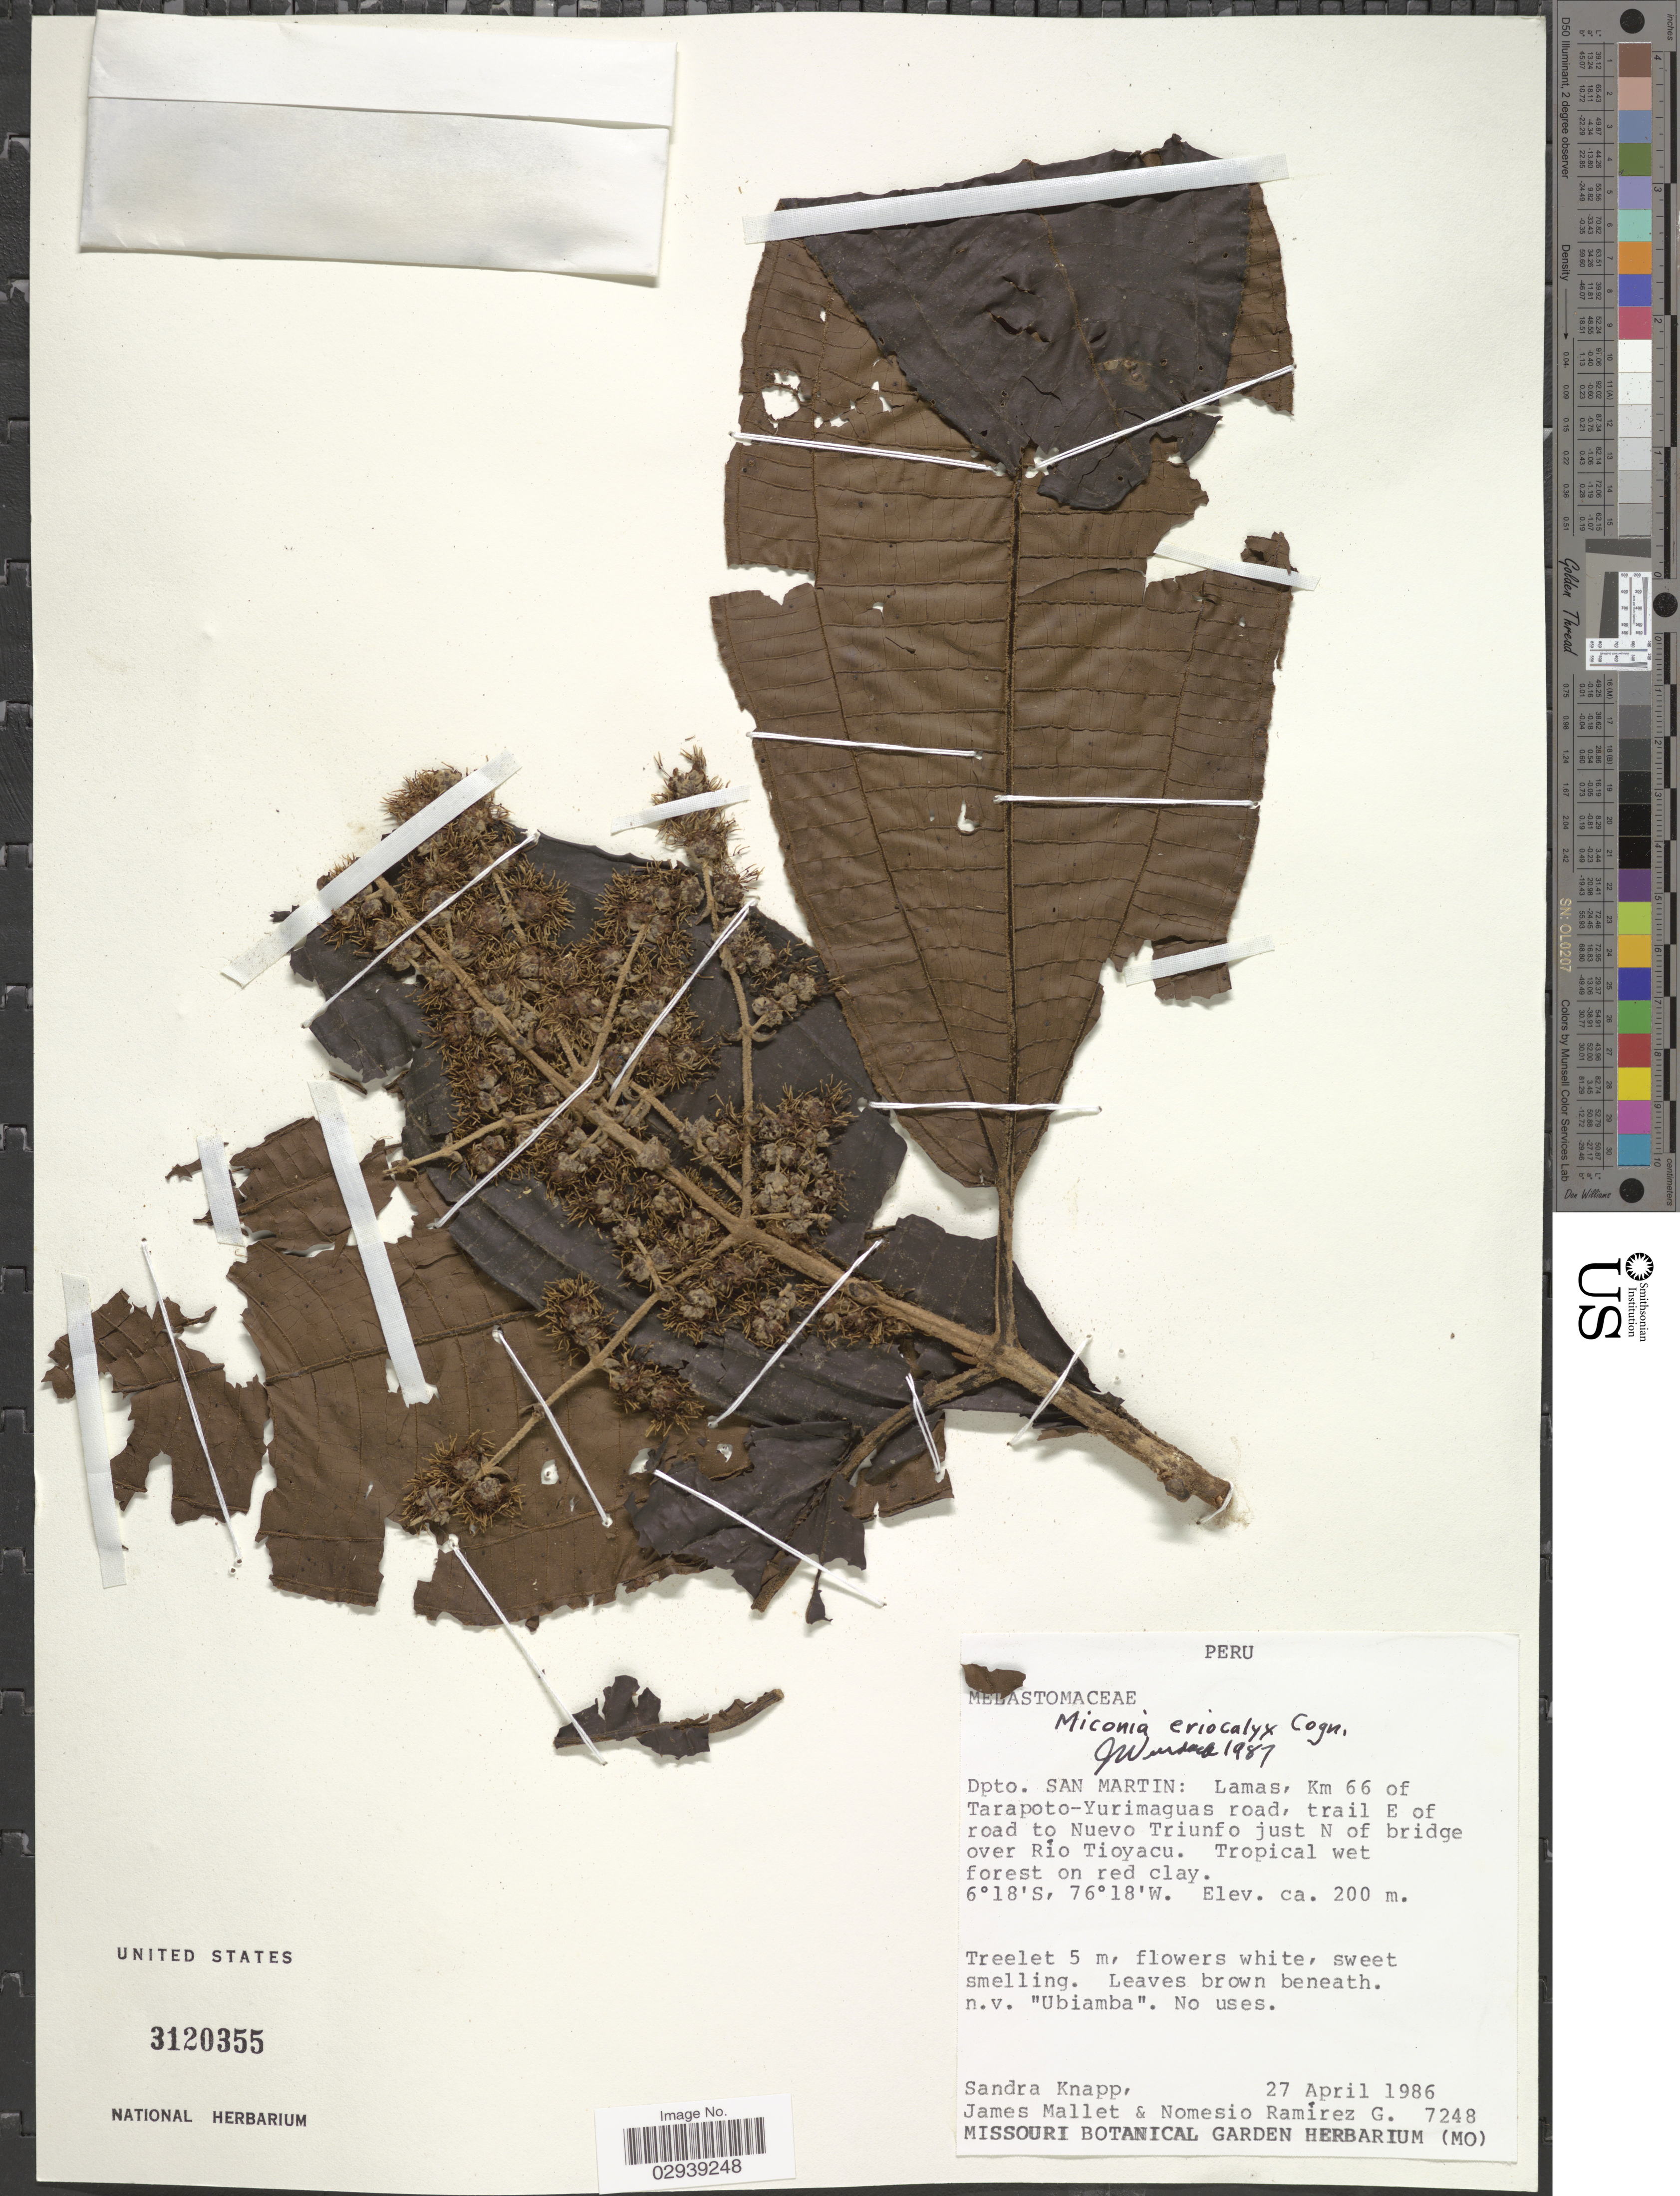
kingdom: Plantae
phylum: Tracheophyta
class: Magnoliopsida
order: Myrtales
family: Melastomataceae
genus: Miconia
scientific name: Miconia eriocalyx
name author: Cogn.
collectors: S. Knapp, J. Mallet & N. Ramirez G.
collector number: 7248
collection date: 1986-04-27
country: Peru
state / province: San Martín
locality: Dpto. San Martin: Lamas, Km 66 of Tarapoto-Yurimaguas road, trail E of road to Nuevo Triunfo just N of bridge over Río Tioyacu.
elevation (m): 200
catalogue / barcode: US 3120355